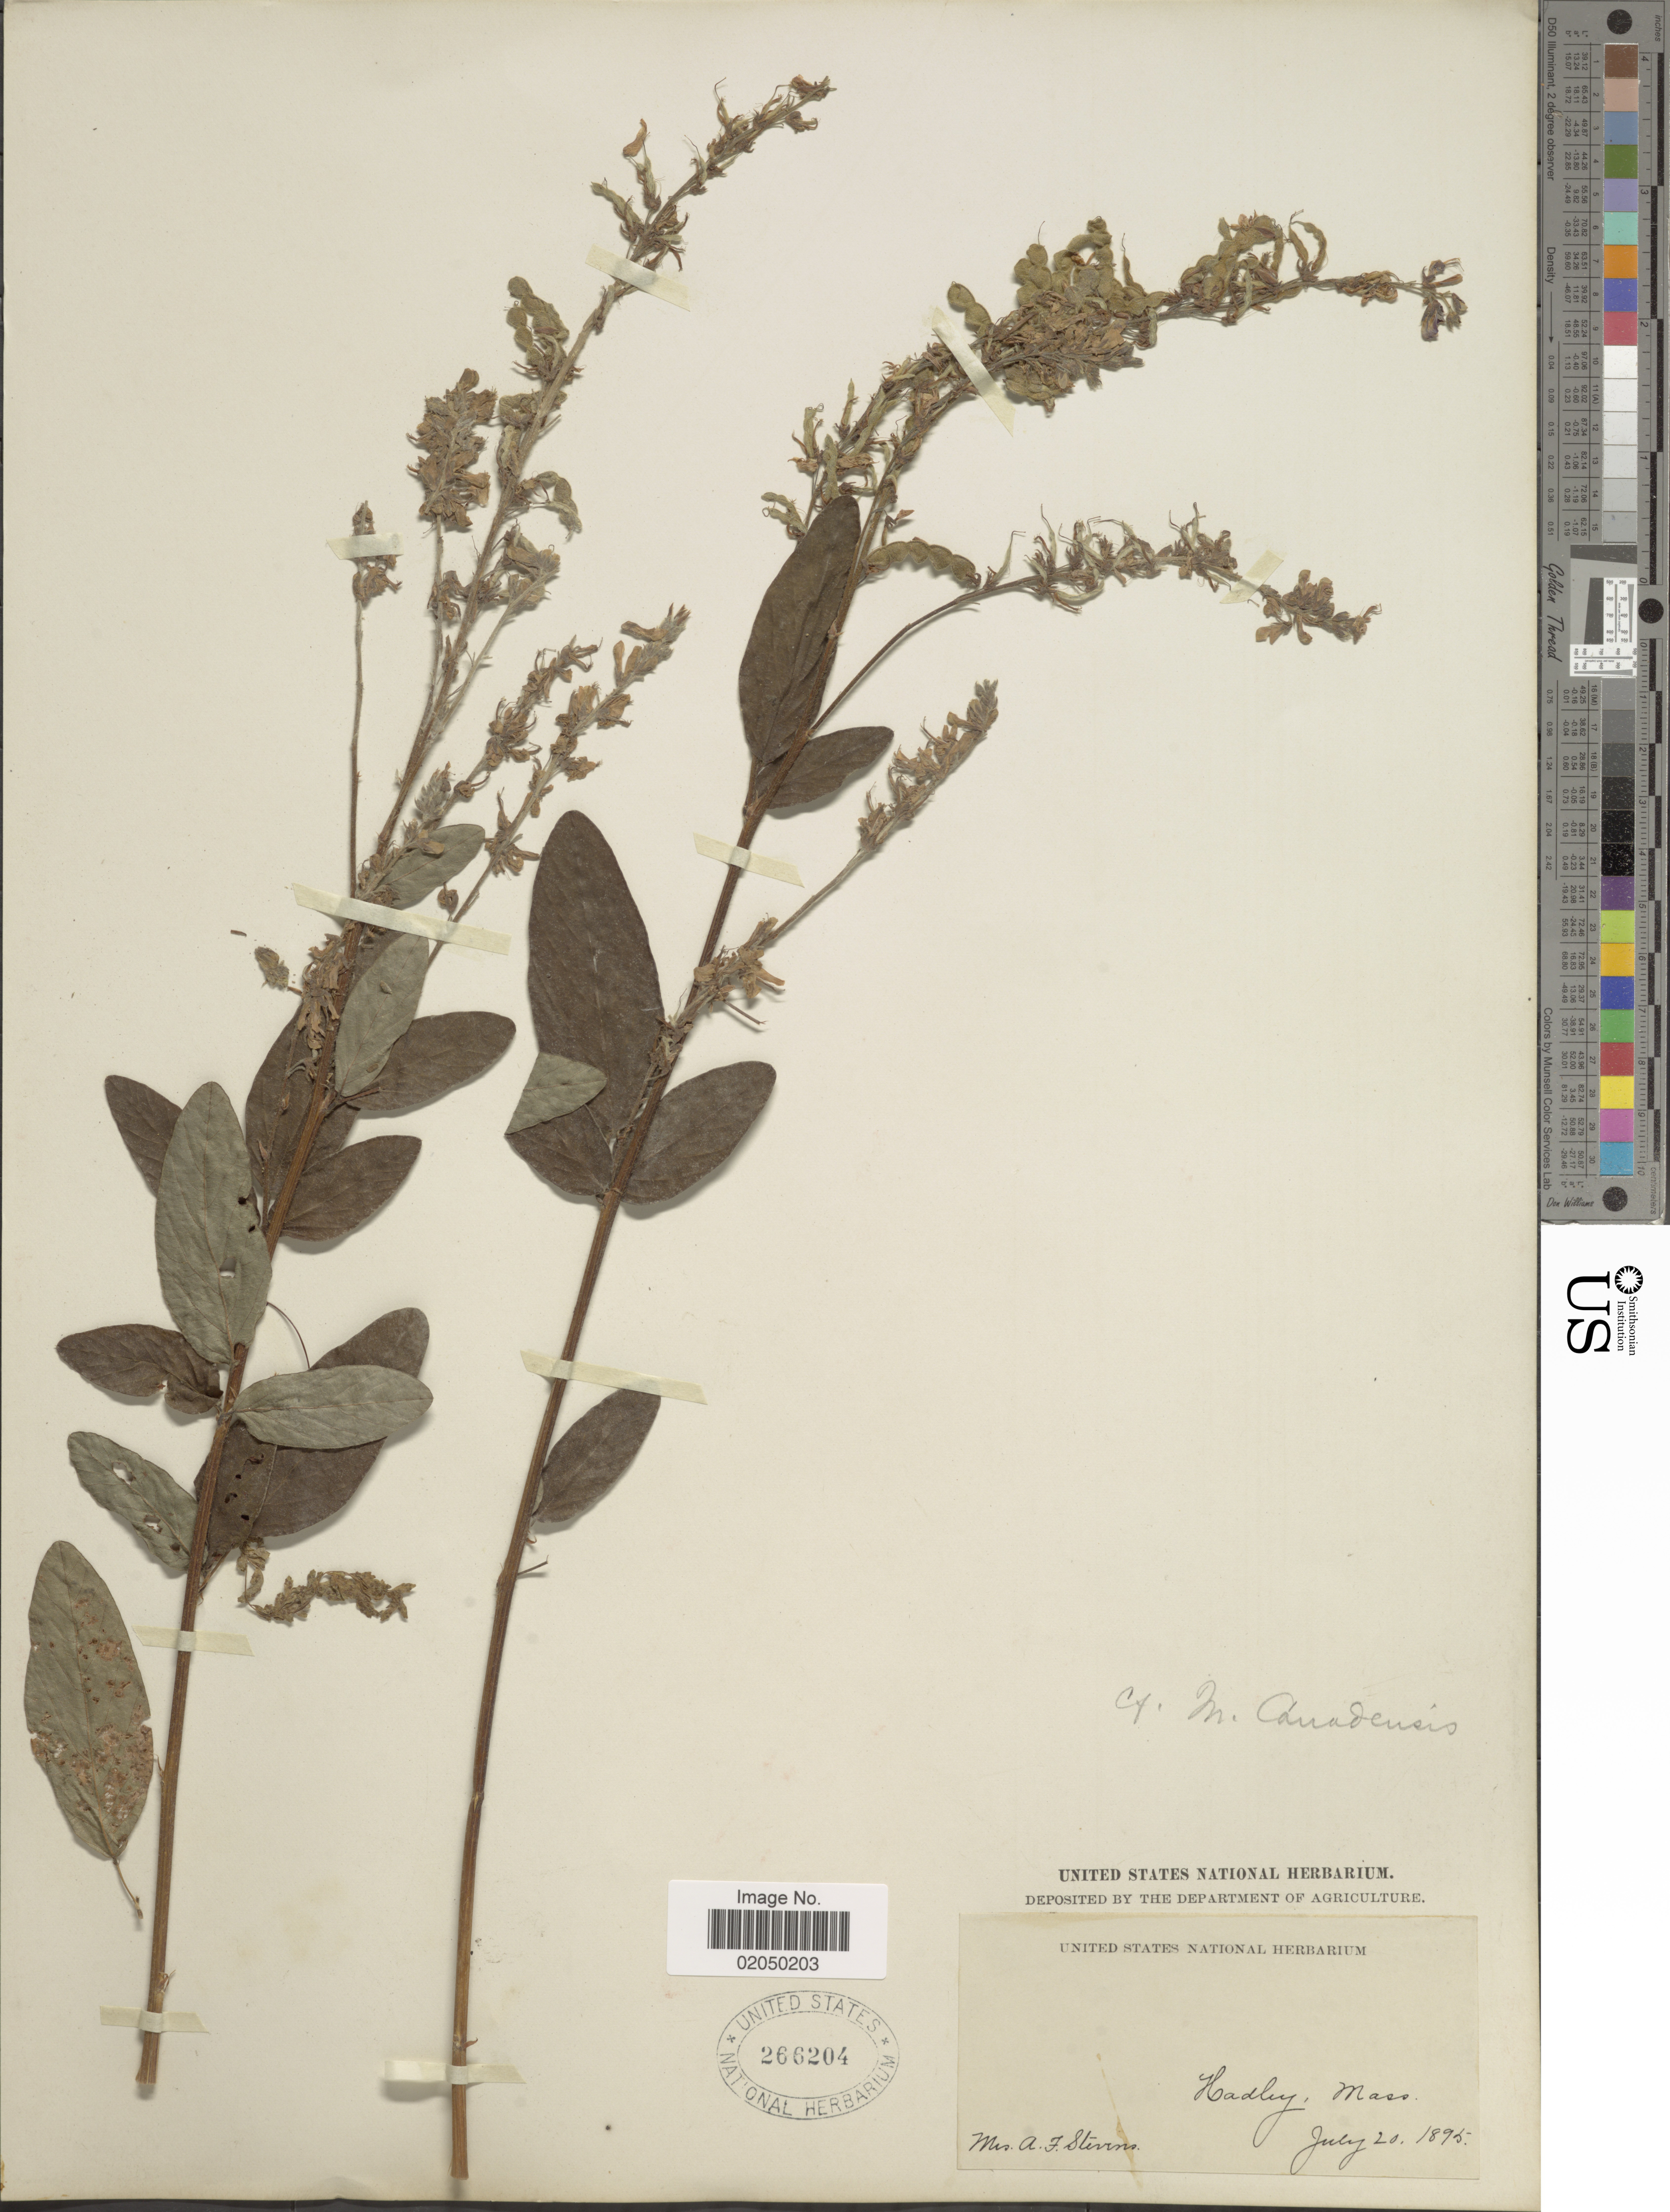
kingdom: Plantae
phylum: Tracheophyta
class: Magnoliopsida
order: Fabales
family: Fabaceae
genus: Desmodium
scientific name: Desmodium canadense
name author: (L.) DC.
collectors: A. F. Stevens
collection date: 1895-07-20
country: United States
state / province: Massachusetts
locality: Hadley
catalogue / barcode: US 266204